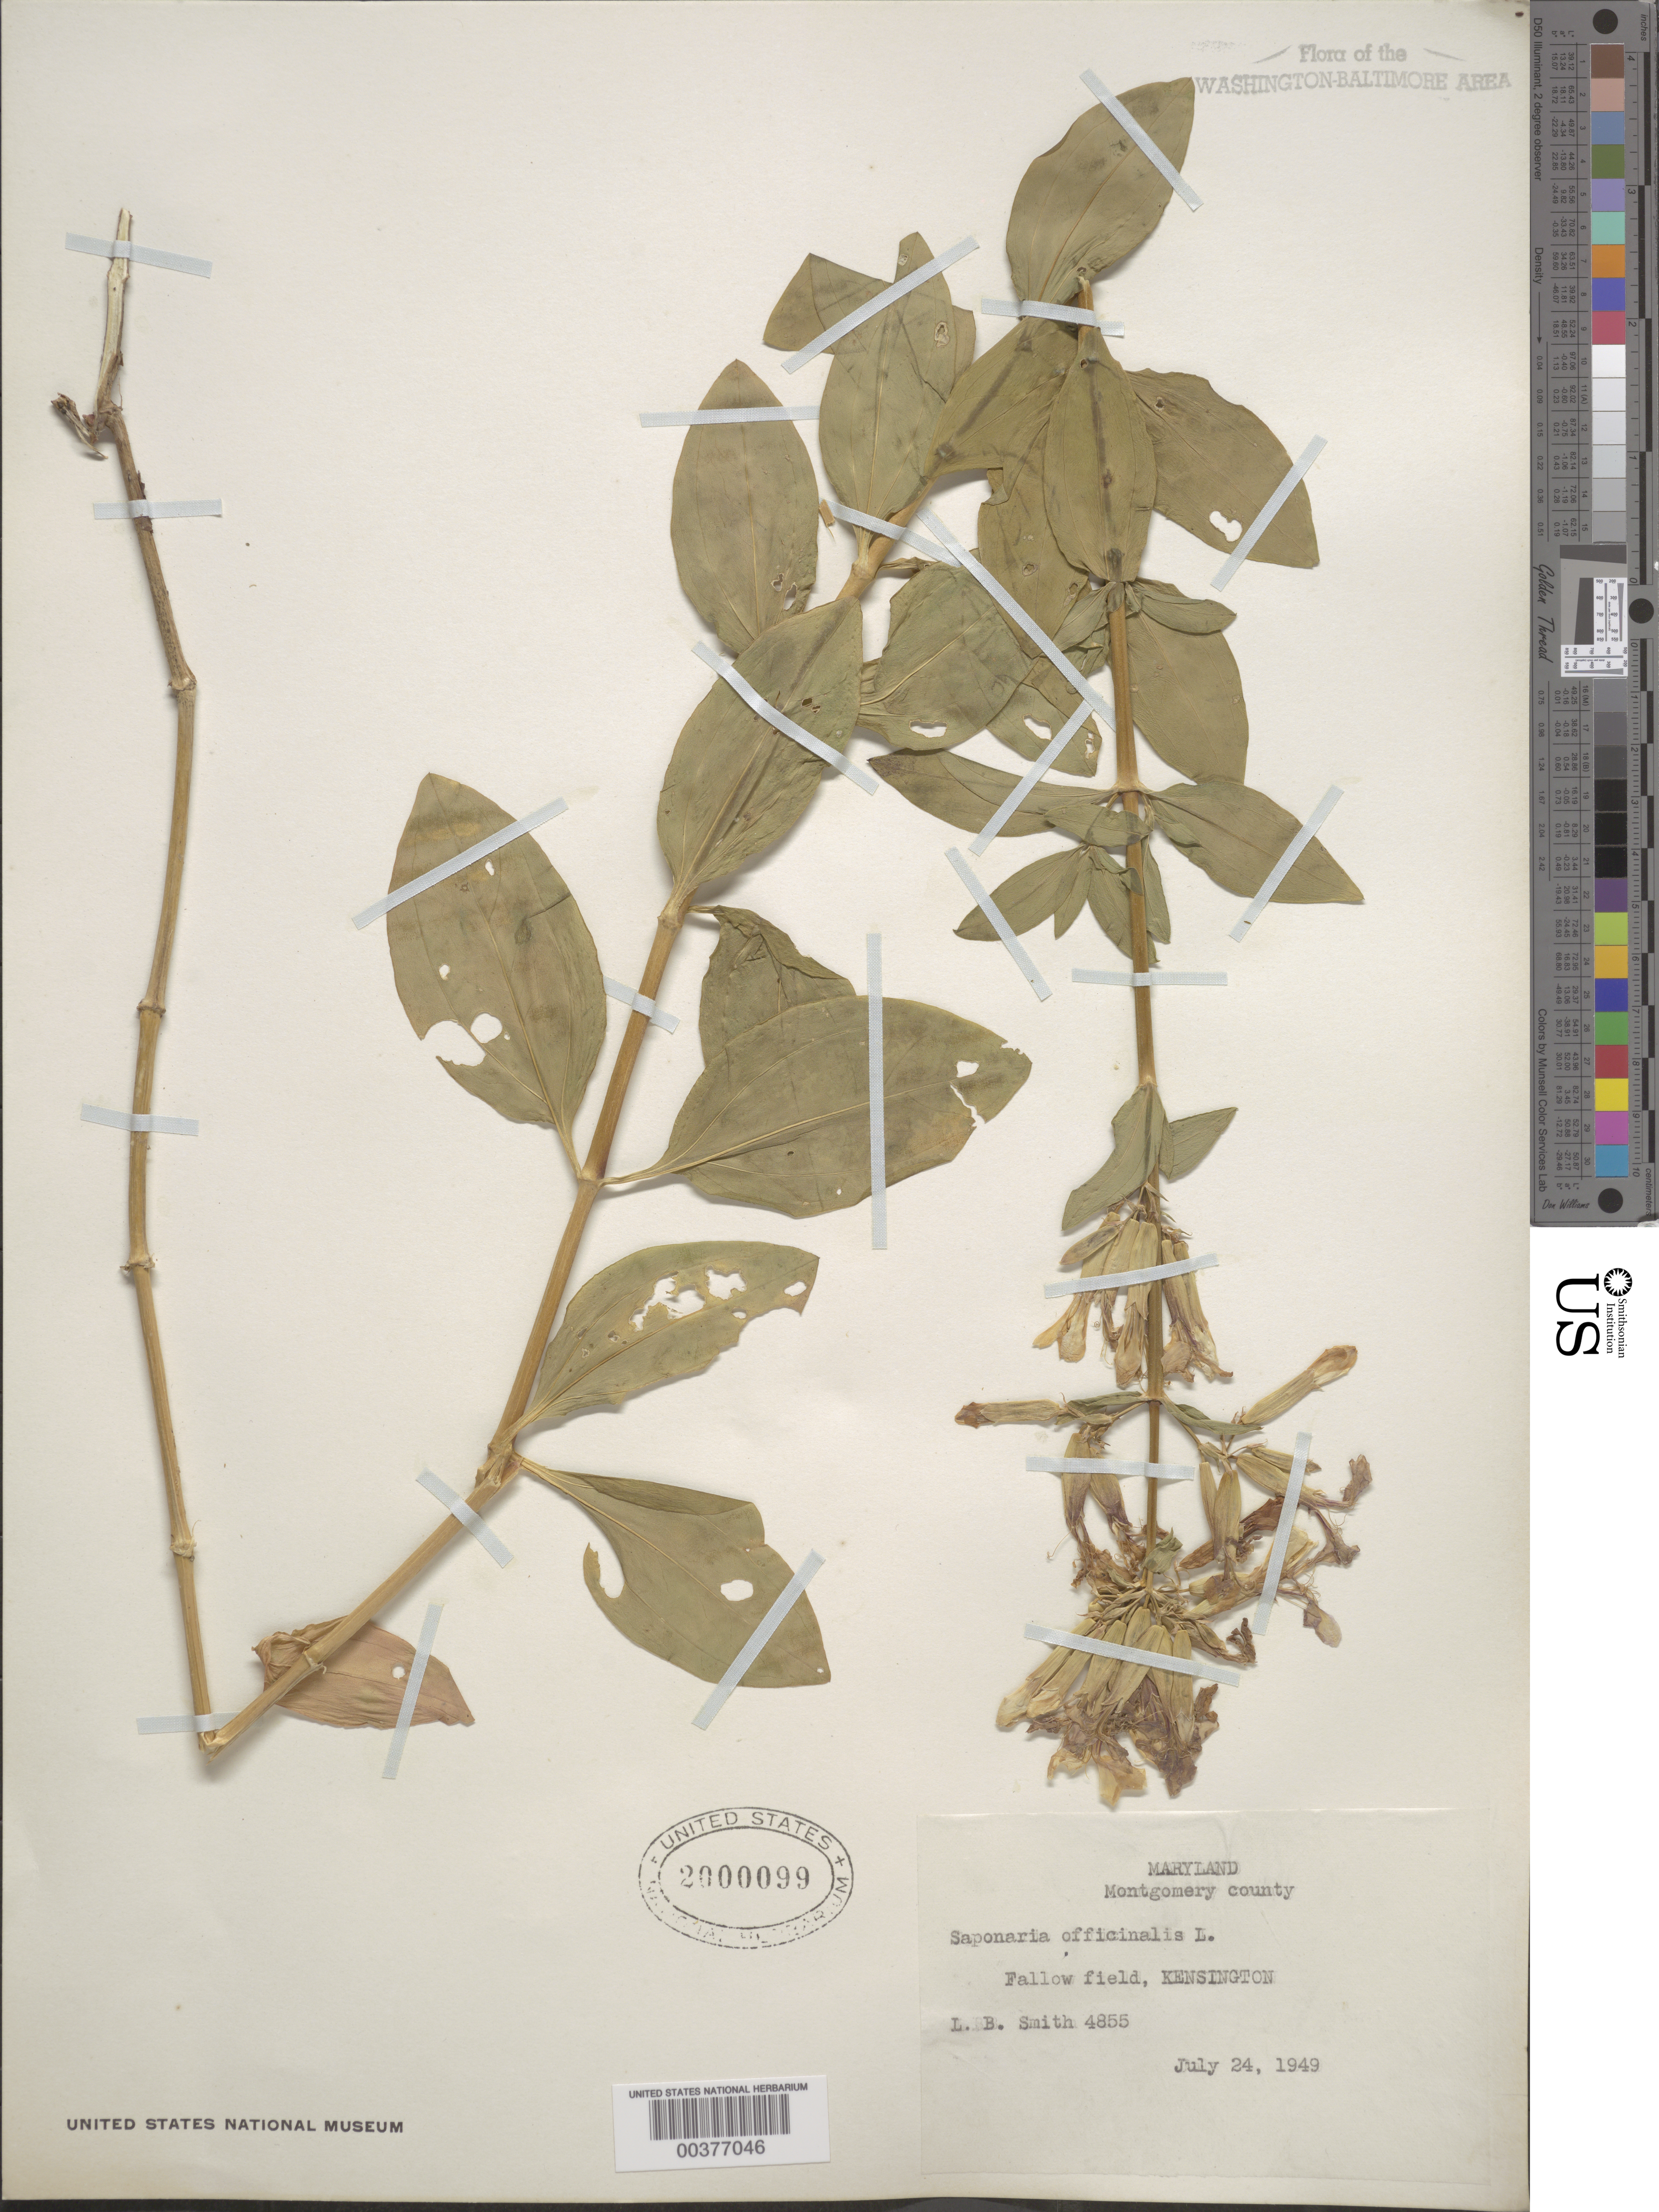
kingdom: Plantae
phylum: Tracheophyta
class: Magnoliopsida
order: Caryophyllales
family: Caryophyllaceae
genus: Saponaria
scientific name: Saponaria officinalis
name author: L.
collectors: L. Smith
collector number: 4855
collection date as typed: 24 Jul 1949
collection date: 1949-07-24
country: United States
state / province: Maryland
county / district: Montgomery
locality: Kensington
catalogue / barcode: US 2000099